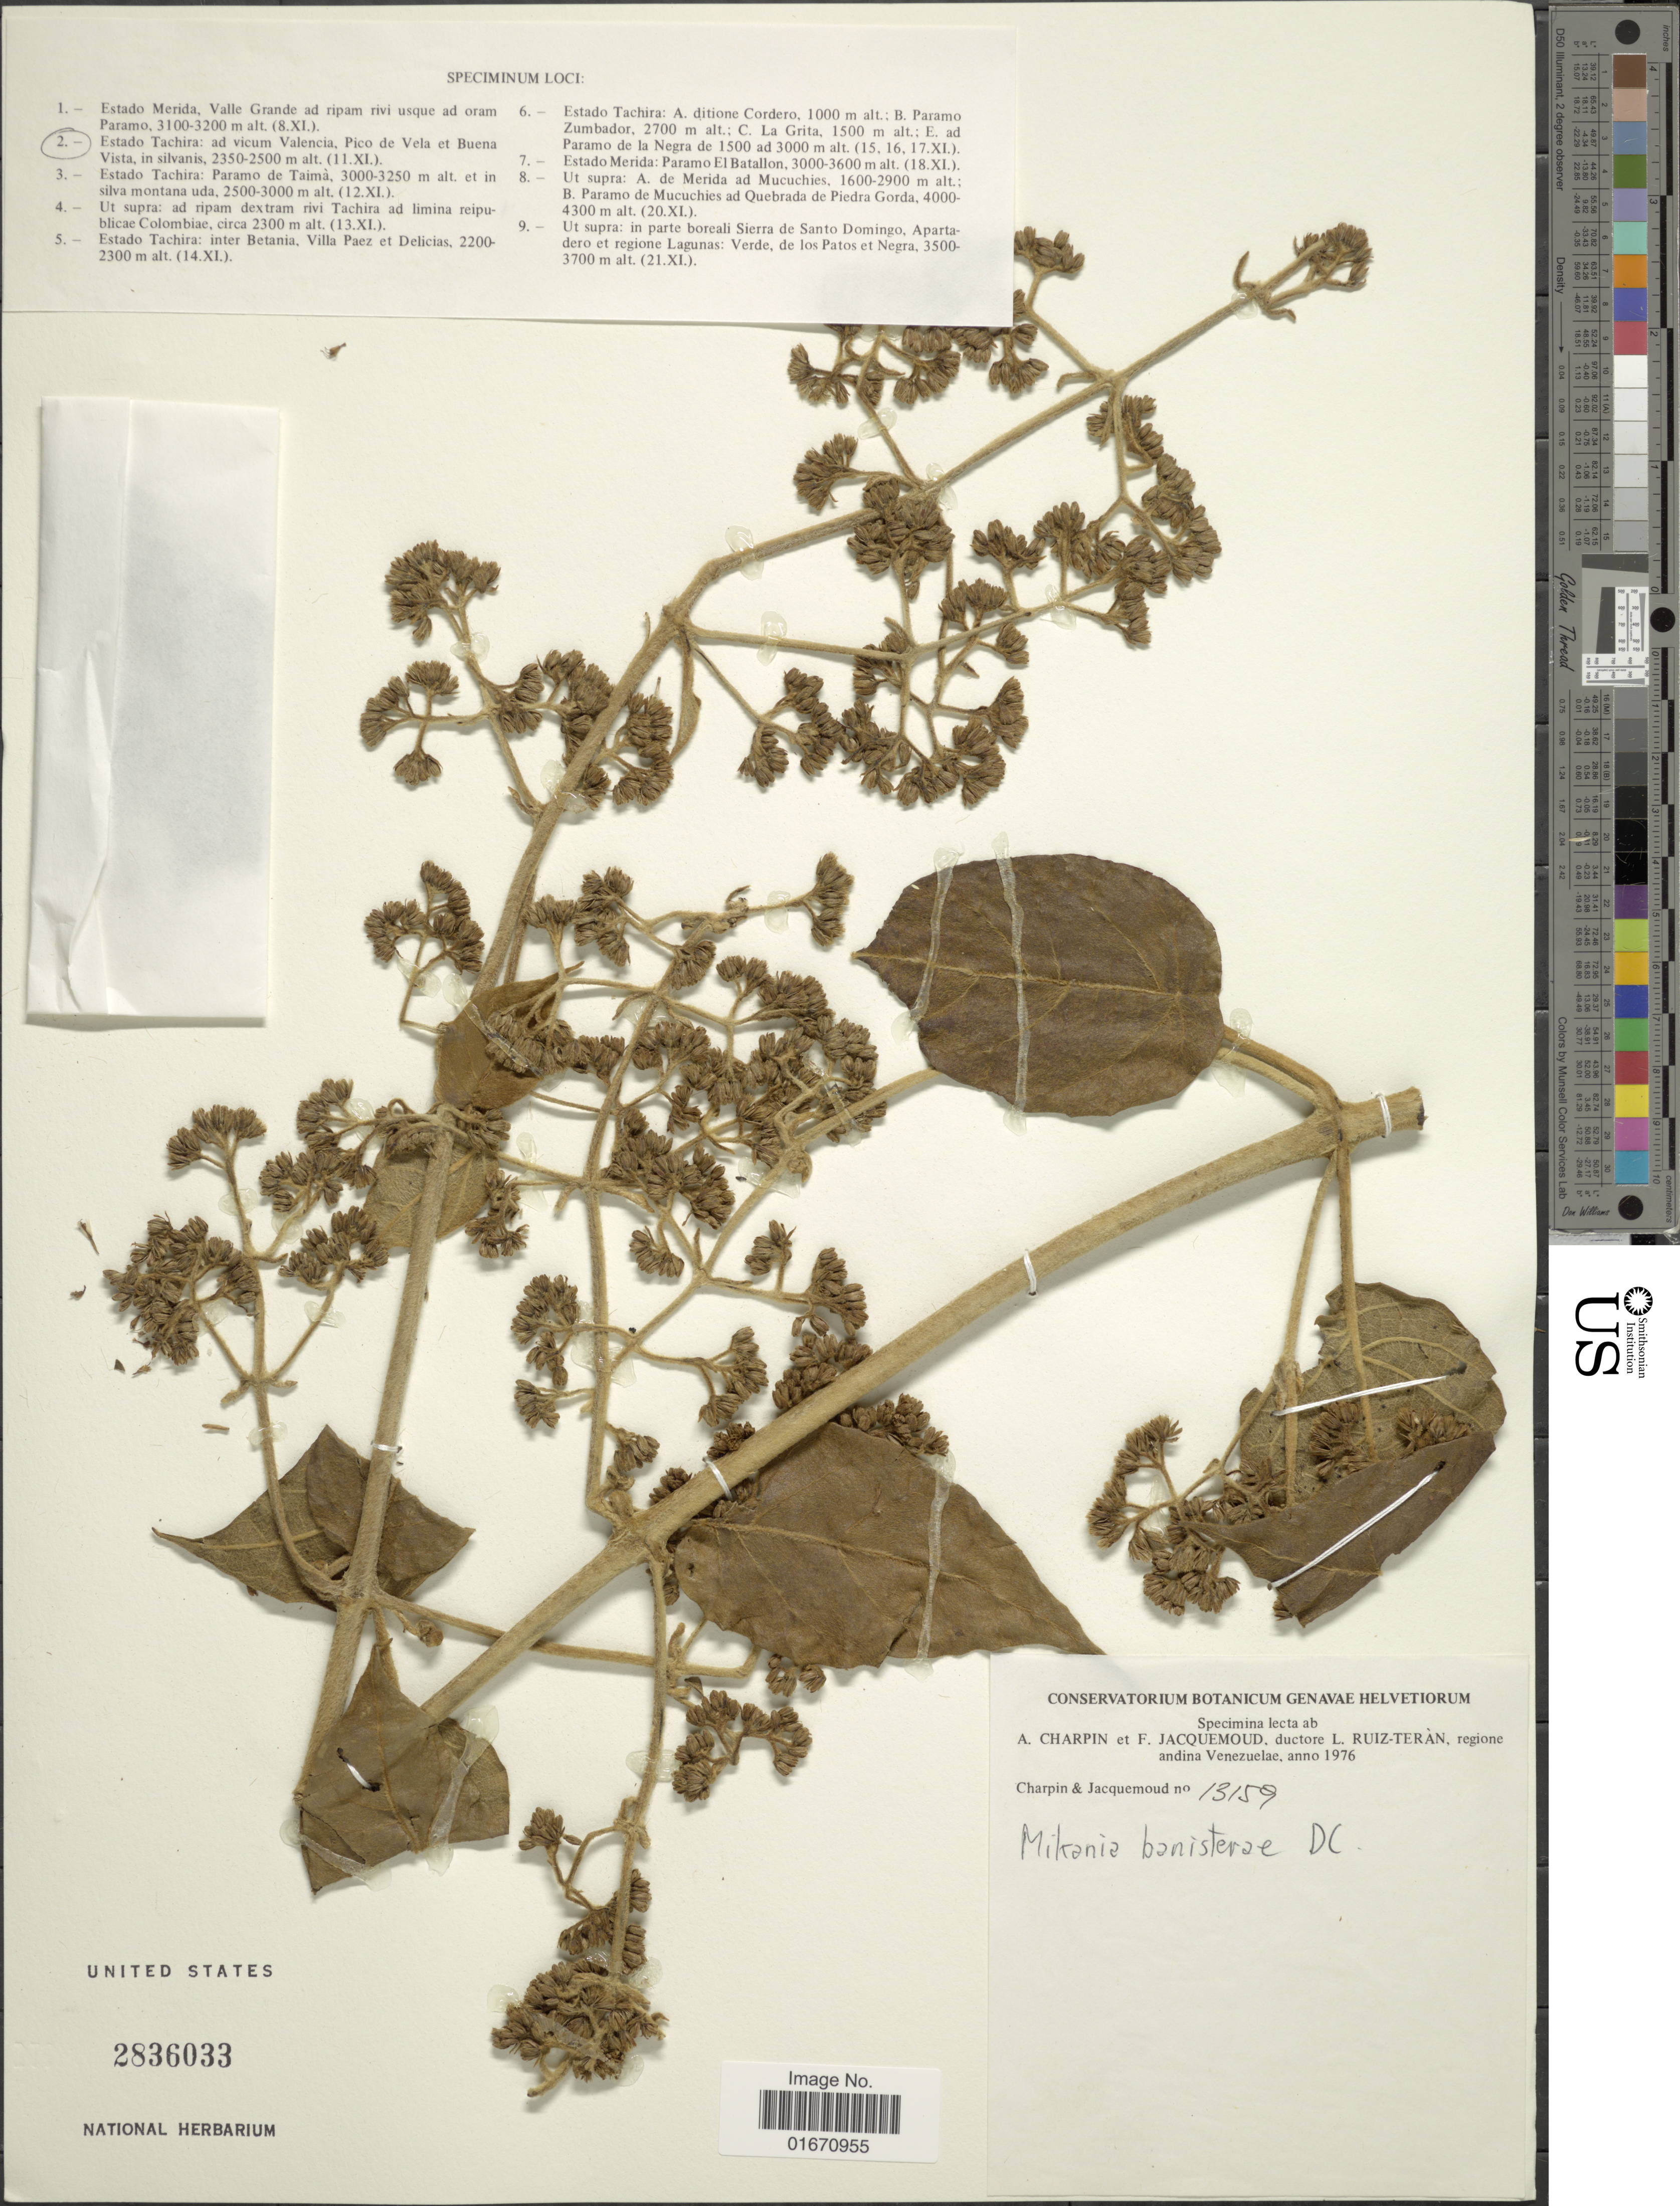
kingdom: Plantae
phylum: Tracheophyta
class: Magnoliopsida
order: Asterales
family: Asteraceae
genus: Mikania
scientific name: Mikania banisteriae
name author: DC.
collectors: A. Charpin & F. Jacquemoud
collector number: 13159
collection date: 1976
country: Venezuela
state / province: Tachira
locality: Ad vicum Valencia, Pico de Vela et Buena Vista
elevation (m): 2350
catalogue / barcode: US 2836033